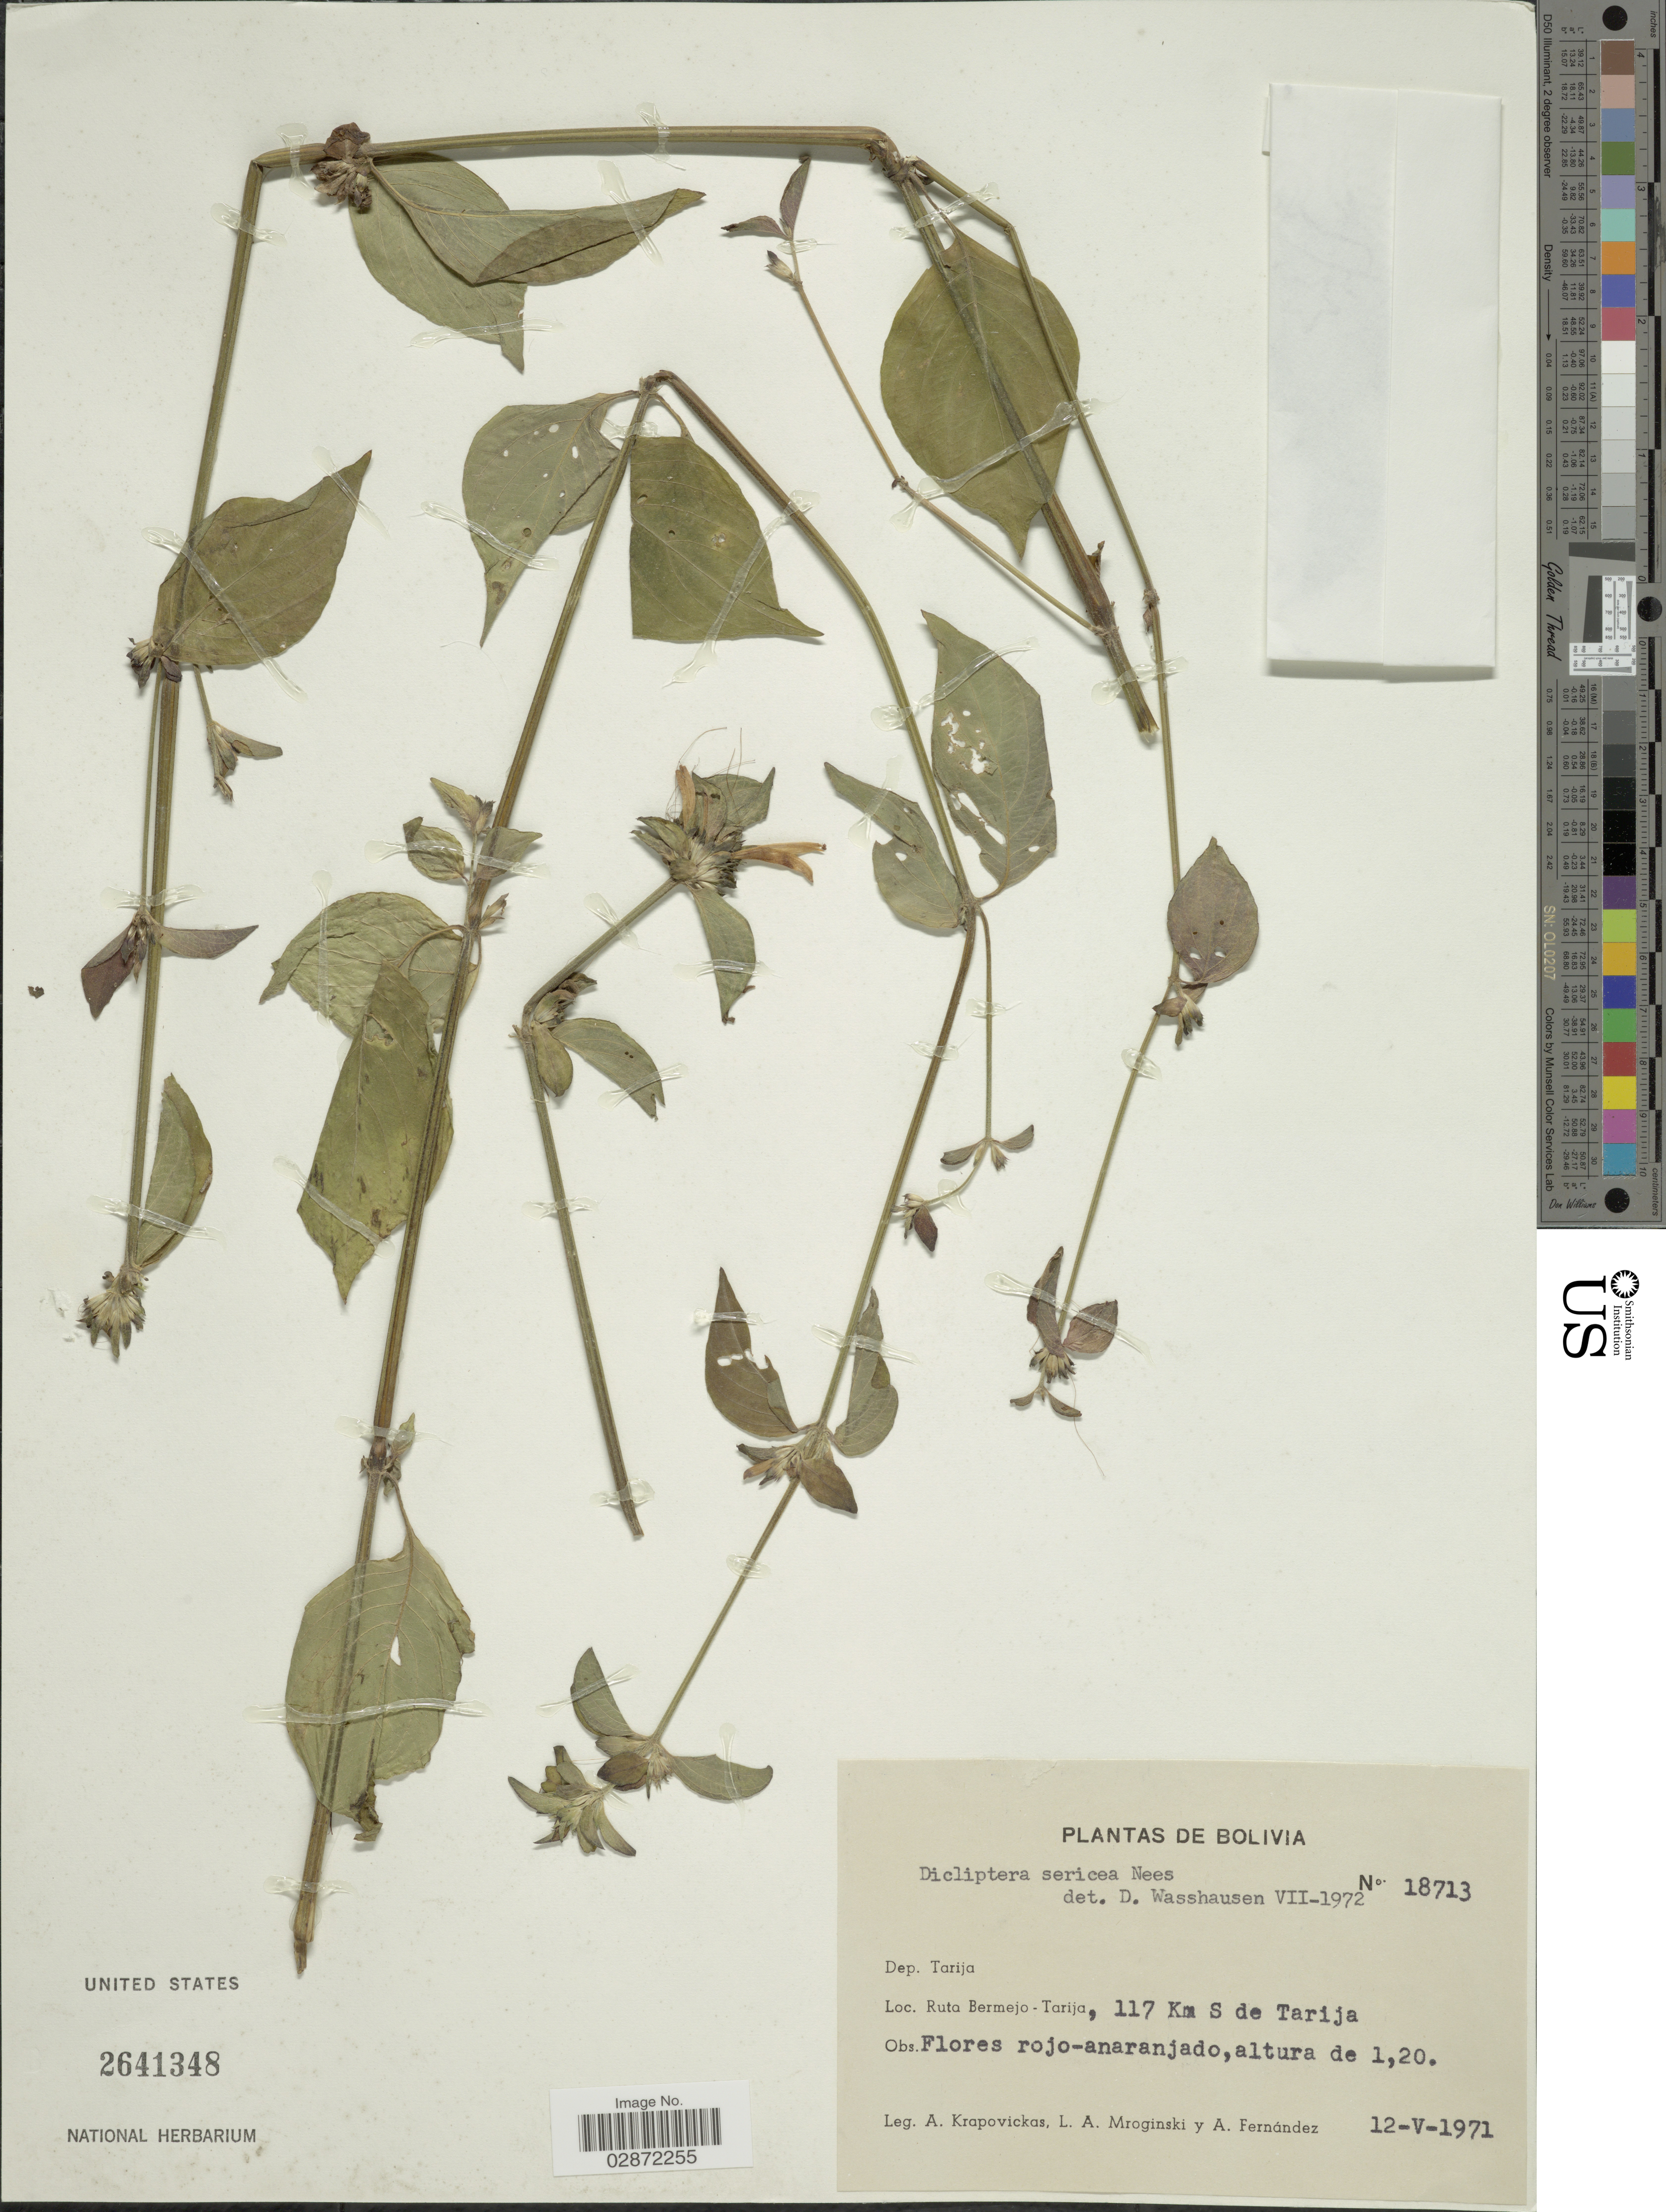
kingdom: Plantae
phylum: Tracheophyta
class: Magnoliopsida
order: Lamiales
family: Acanthaceae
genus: Dicliptera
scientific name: Dicliptera squarrosa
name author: Nees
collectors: A. Krapovickas, L. Mroginski & A. Fernández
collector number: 18713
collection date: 1971-05-12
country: Bolivia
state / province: Tarija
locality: Dep. Tarija. Ruta Bermejo - Tarija, 117 Km S de Tarija.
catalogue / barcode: US 2641348